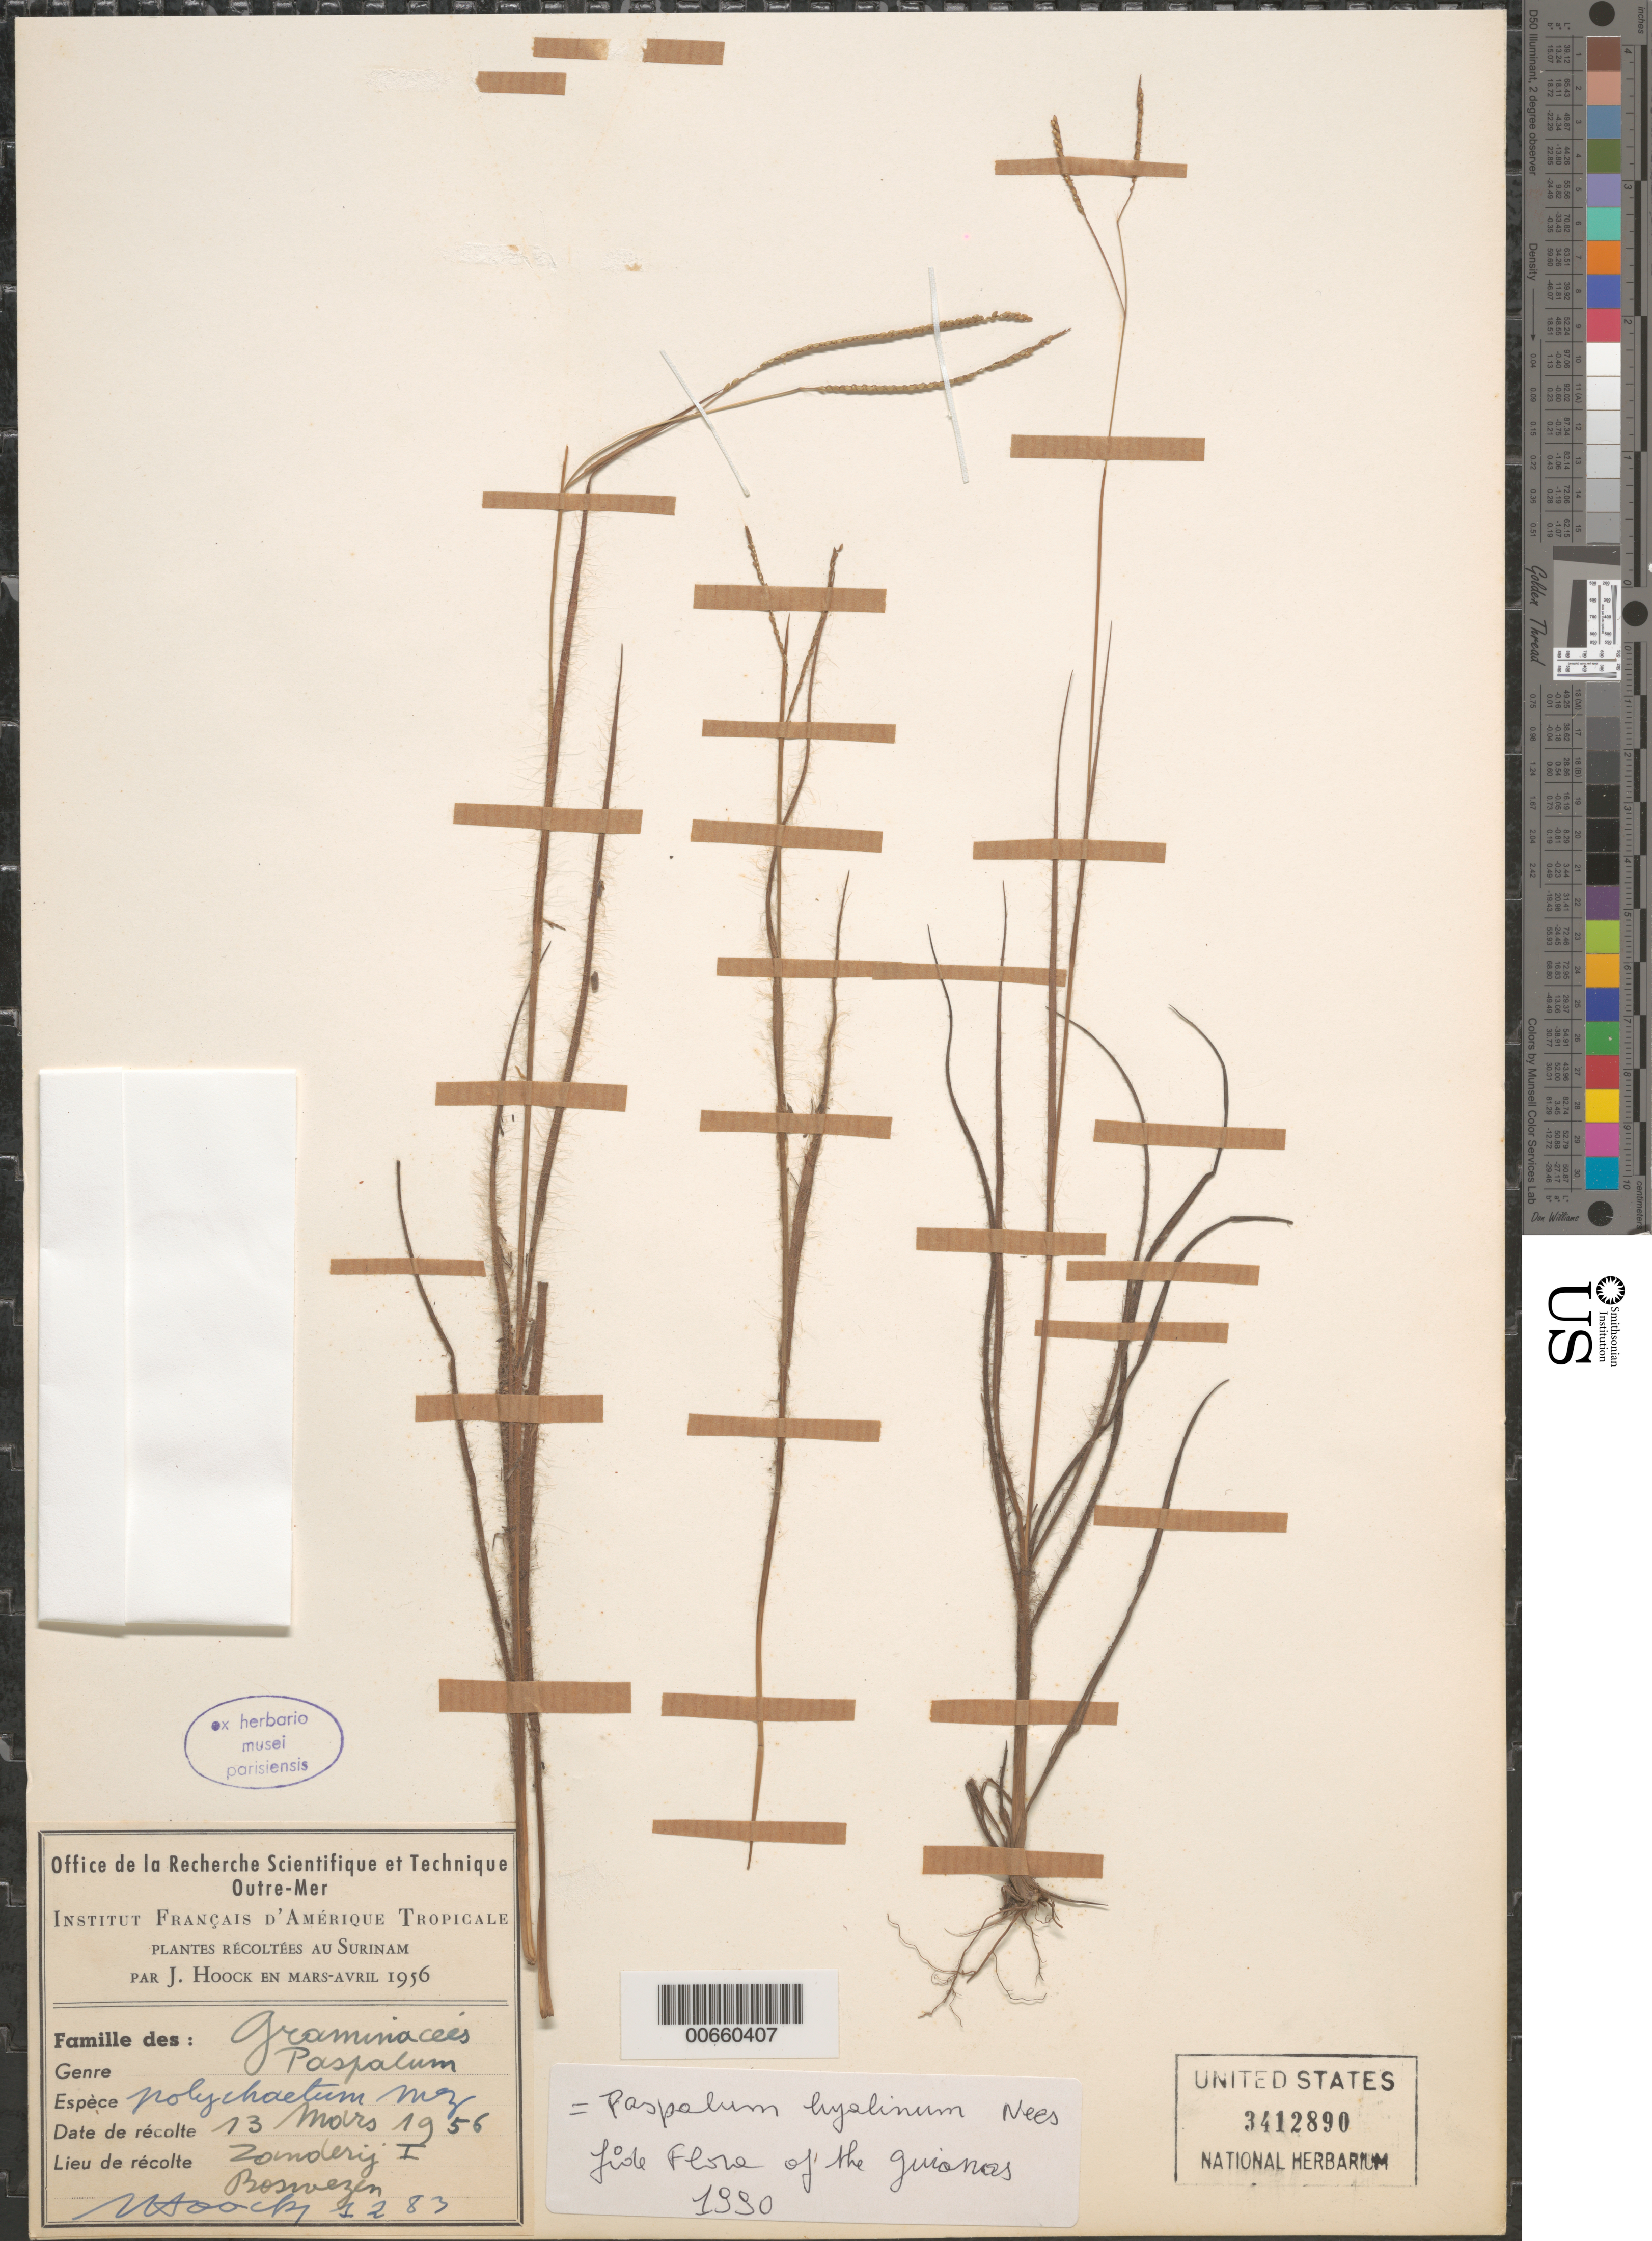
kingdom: Plantae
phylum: Tracheophyta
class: Liliopsida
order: Poales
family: Poaceae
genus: Paspalum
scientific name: Paspalum hyalinum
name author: Nees ex Trin.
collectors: J. Hoock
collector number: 1283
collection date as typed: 13-Mar-56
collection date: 1956-03-13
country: Suriname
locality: Zanderij I, Boswezen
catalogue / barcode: US 3412890